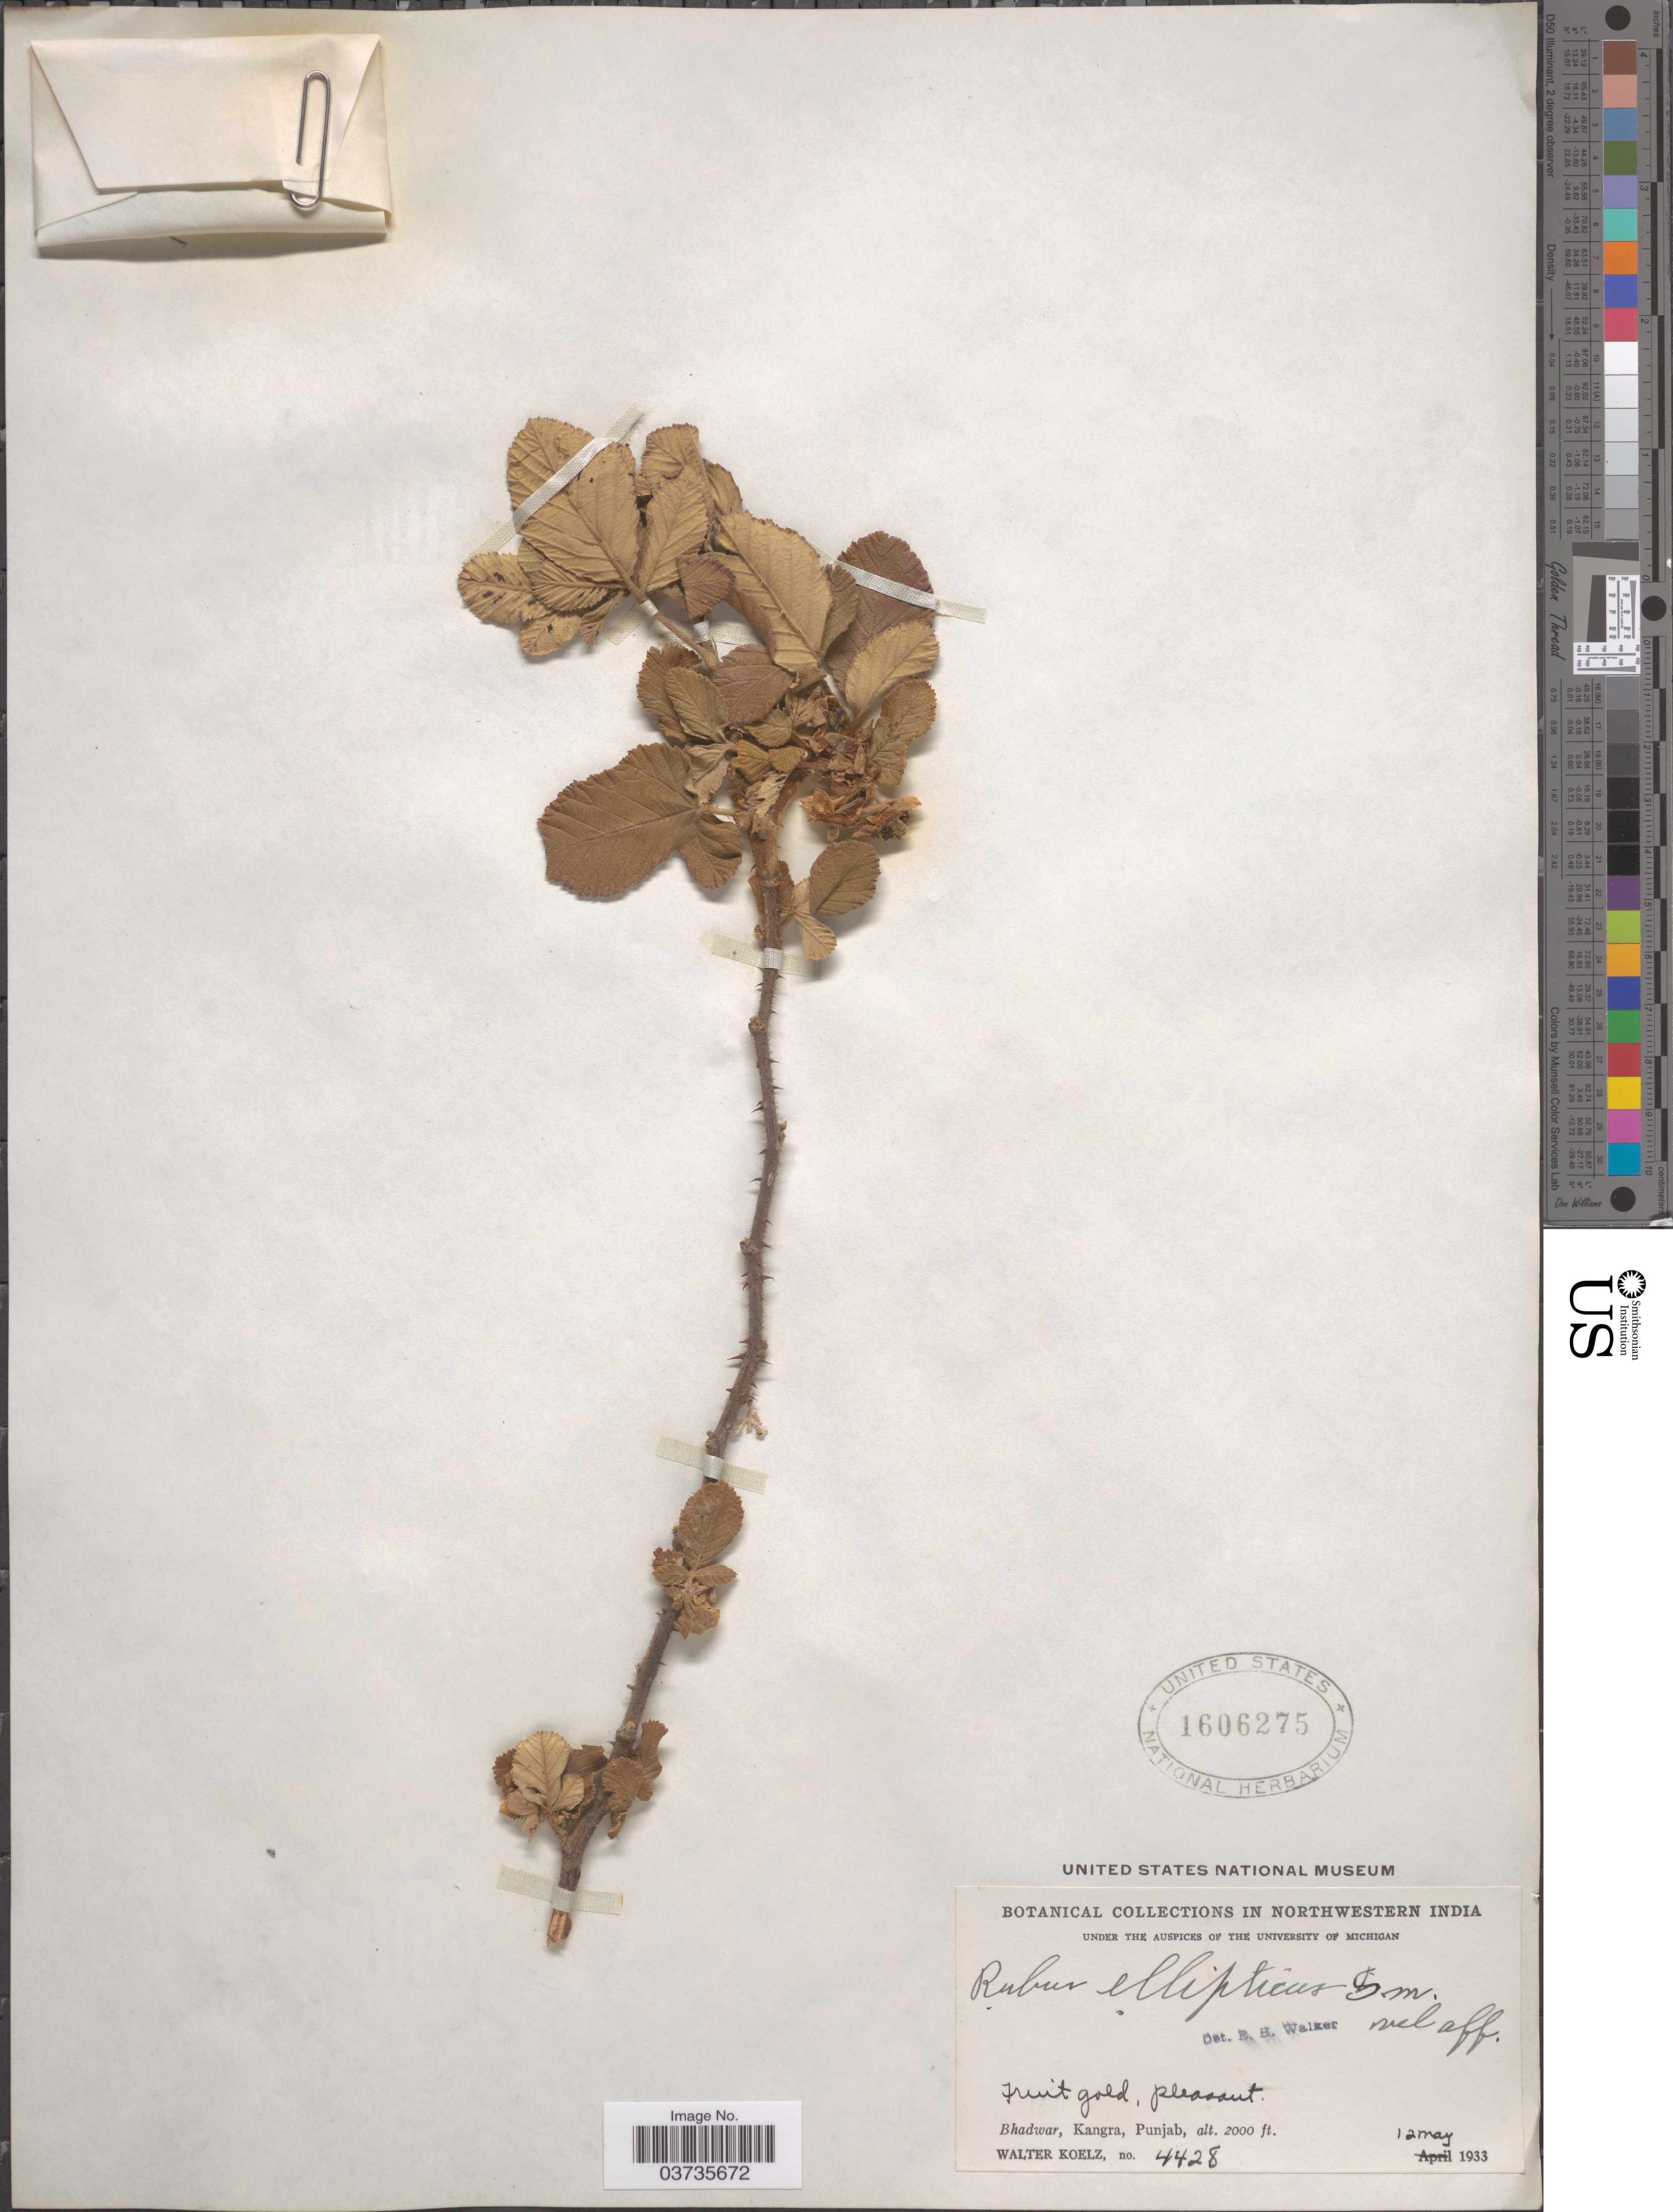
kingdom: Plantae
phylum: Tracheophyta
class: Magnoliopsida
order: Rosales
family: Rosaceae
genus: Rubus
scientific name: Rubus ellipticus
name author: Sm.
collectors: W. N. Koelz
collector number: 4428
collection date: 1933-05-12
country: India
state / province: Punjab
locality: Northwestern India. Bhadwar, Kangra.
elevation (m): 610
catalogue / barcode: US 1606275